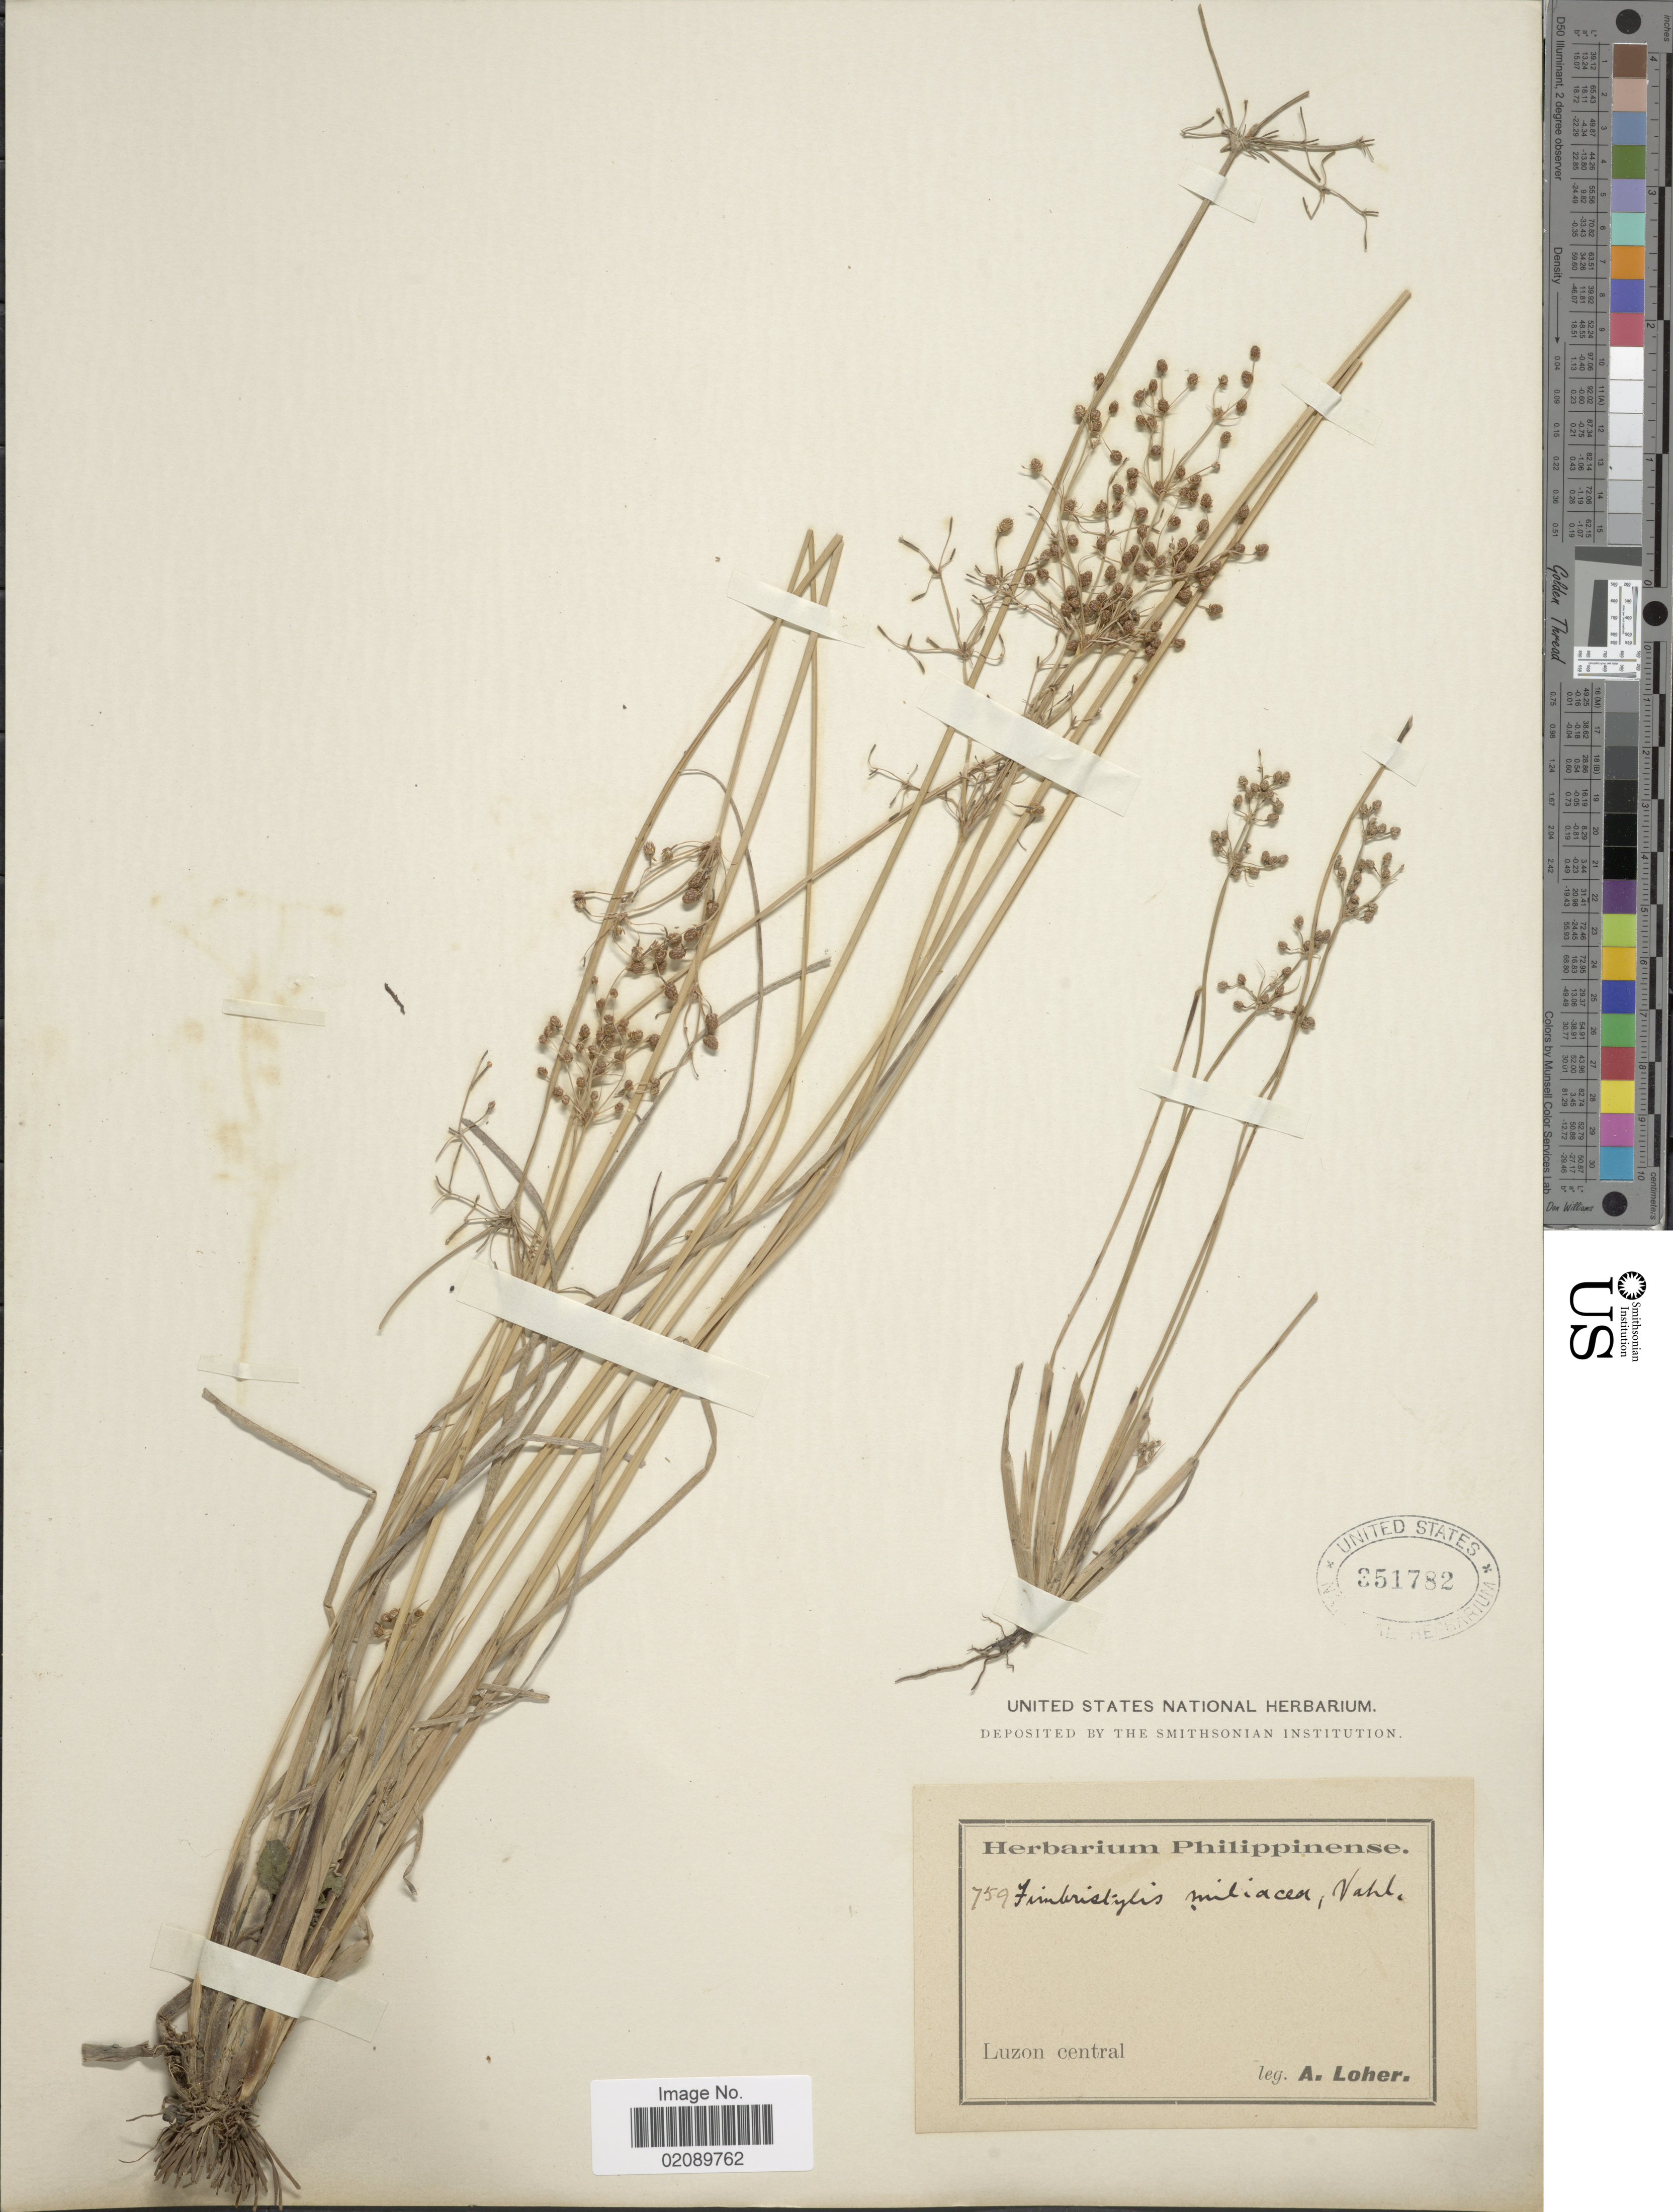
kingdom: Plantae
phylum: Tracheophyta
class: Liliopsida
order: Poales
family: Cyperaceae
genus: Fimbristylis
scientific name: Fimbristylis littoralis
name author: Gaudich.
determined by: Strong, M. T., (US), Smithsonian Institution - National Museum of Natural History (UNITED STATES)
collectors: A. Loher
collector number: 759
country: Philippines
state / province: Central Luzon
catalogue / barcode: US 351782